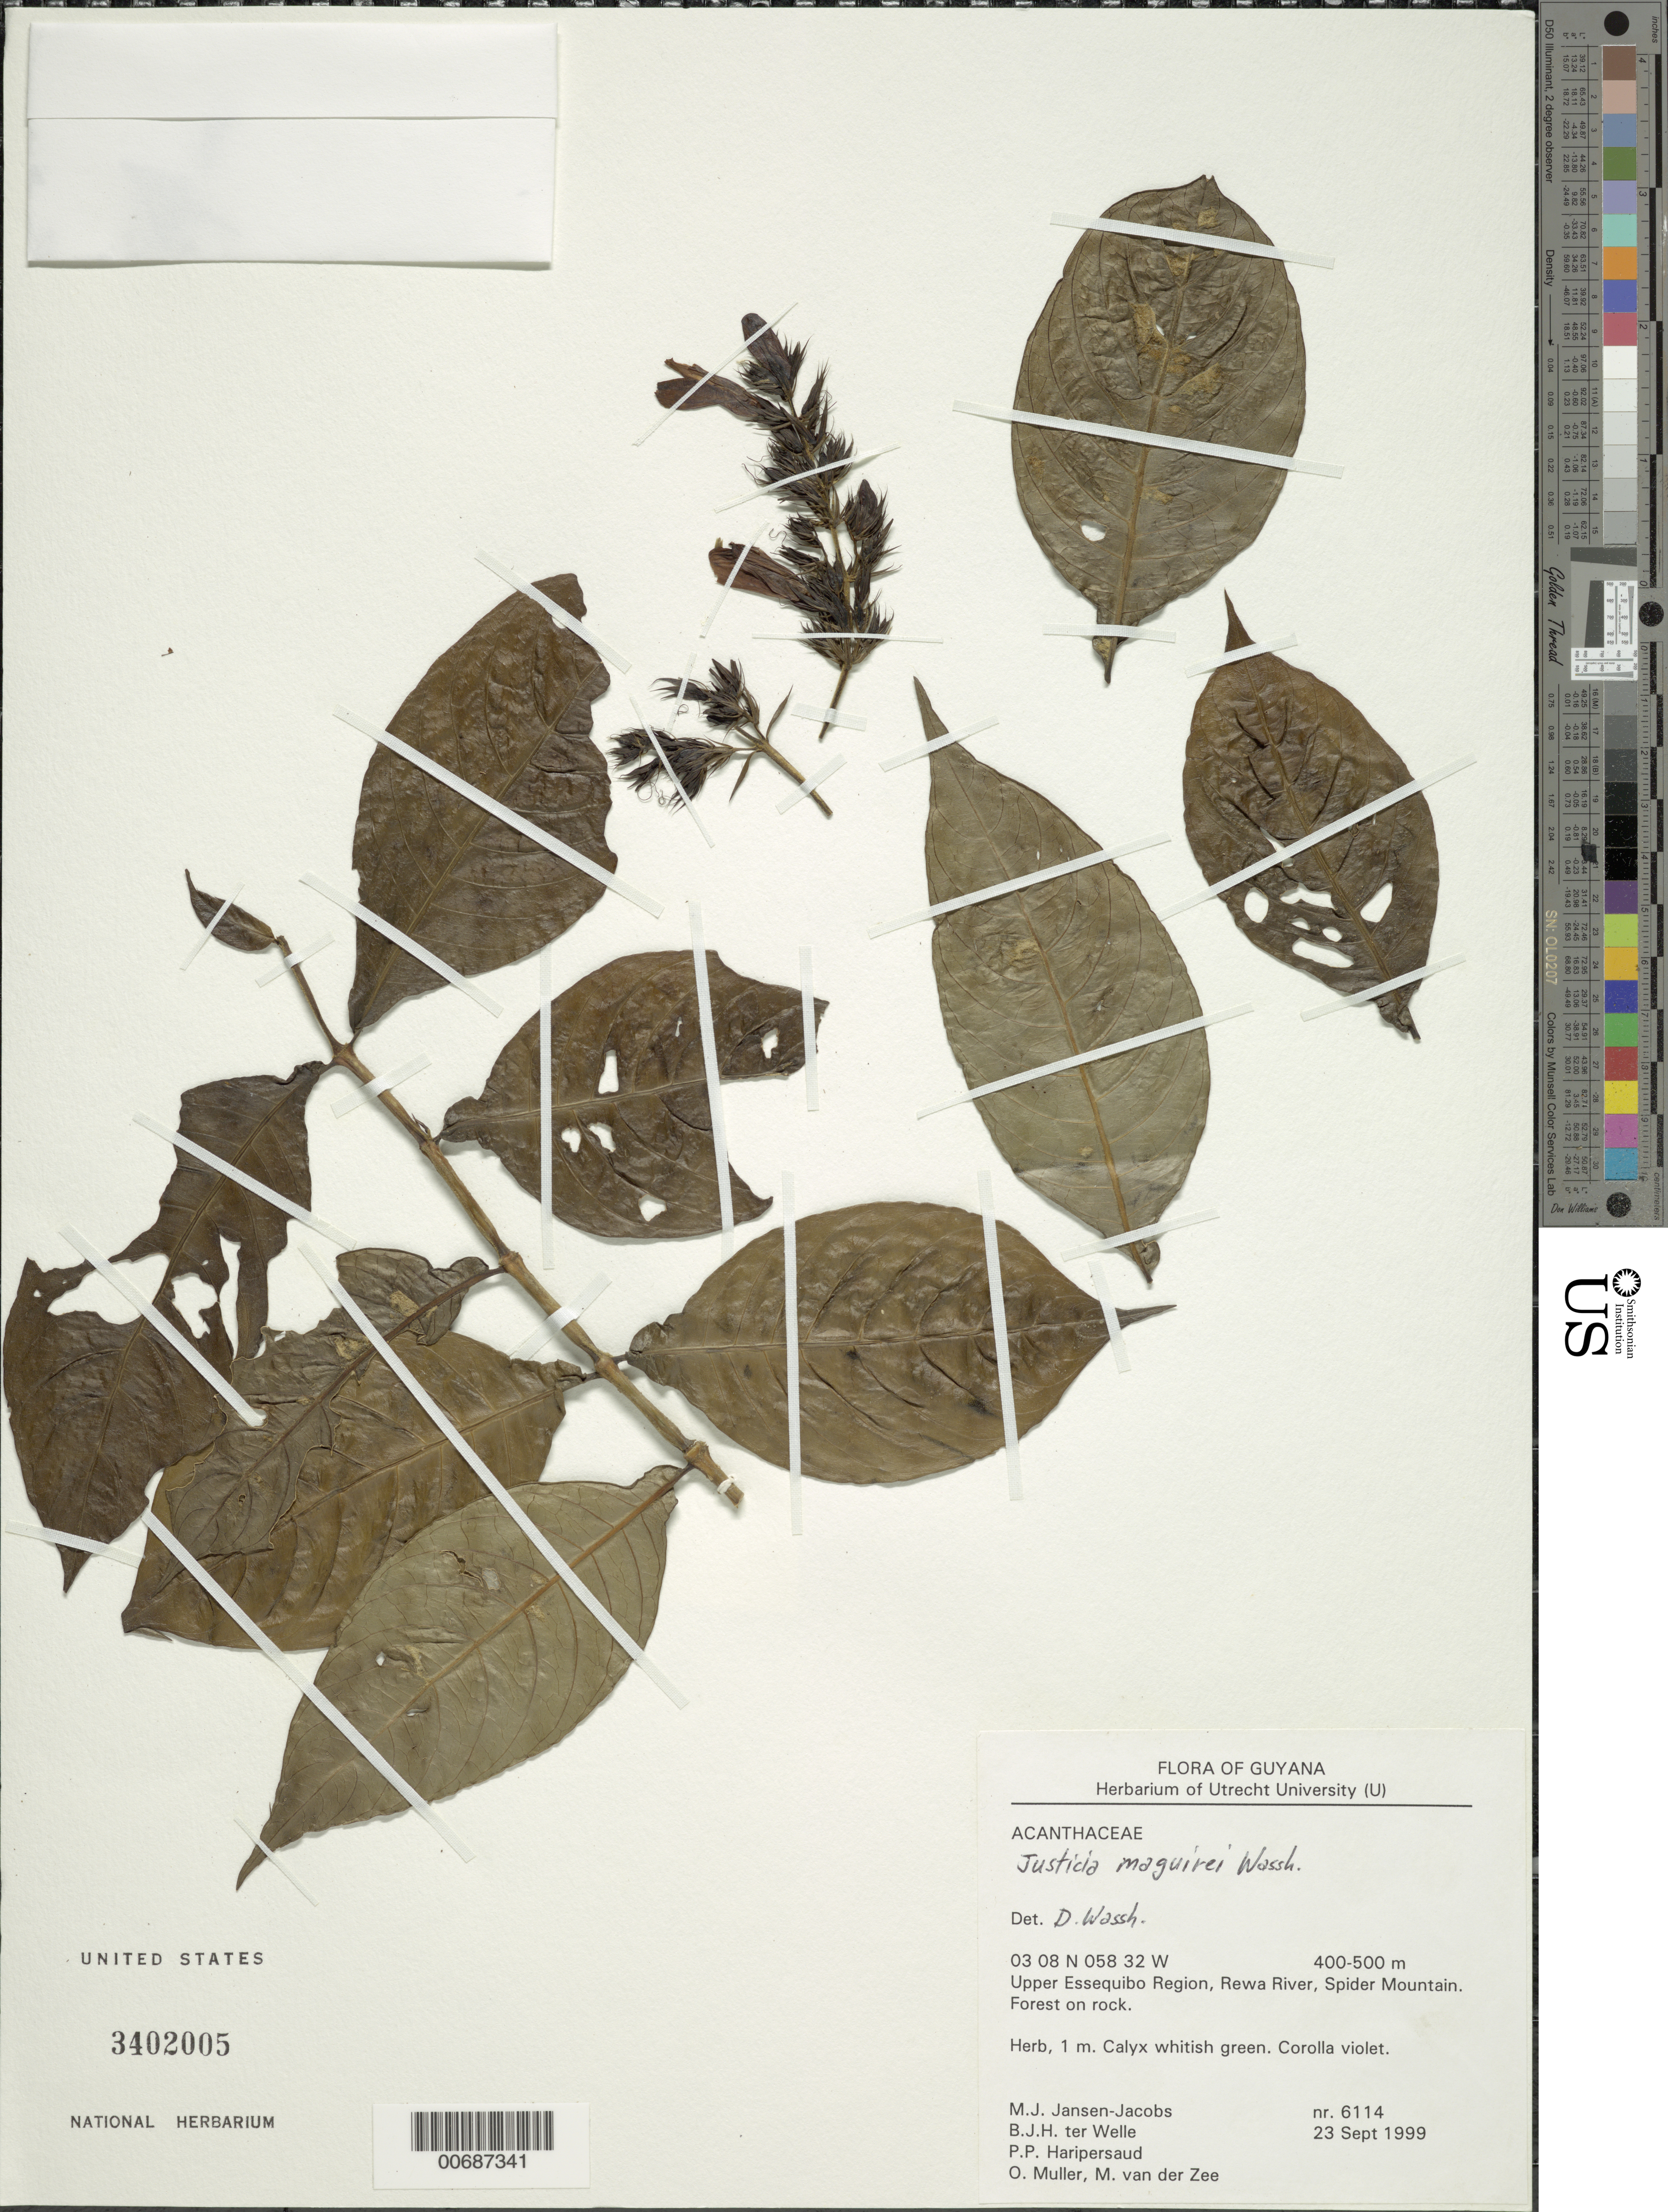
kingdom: Plantae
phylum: Tracheophyta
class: Magnoliopsida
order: Lamiales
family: Acanthaceae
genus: Justicia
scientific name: Justicia maguirei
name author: Wassh.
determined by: Wasshausen, Dieter C., (BOT), Smithsonian Institution - National Museum of Natural History (UNITED STATES)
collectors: M. J. Jansen-Jacobs, B. Welle, P. Haripersaud, O. Muller & M. van der Zee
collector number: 6114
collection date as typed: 23-Sep-99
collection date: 1999-09-23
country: Guyana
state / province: U. Takutu-U. Essequibo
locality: Rewa River, at foot of Spider Mts., near camp 2, Upper Essequibo Region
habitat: Forest on rock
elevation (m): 400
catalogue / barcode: US 3402005